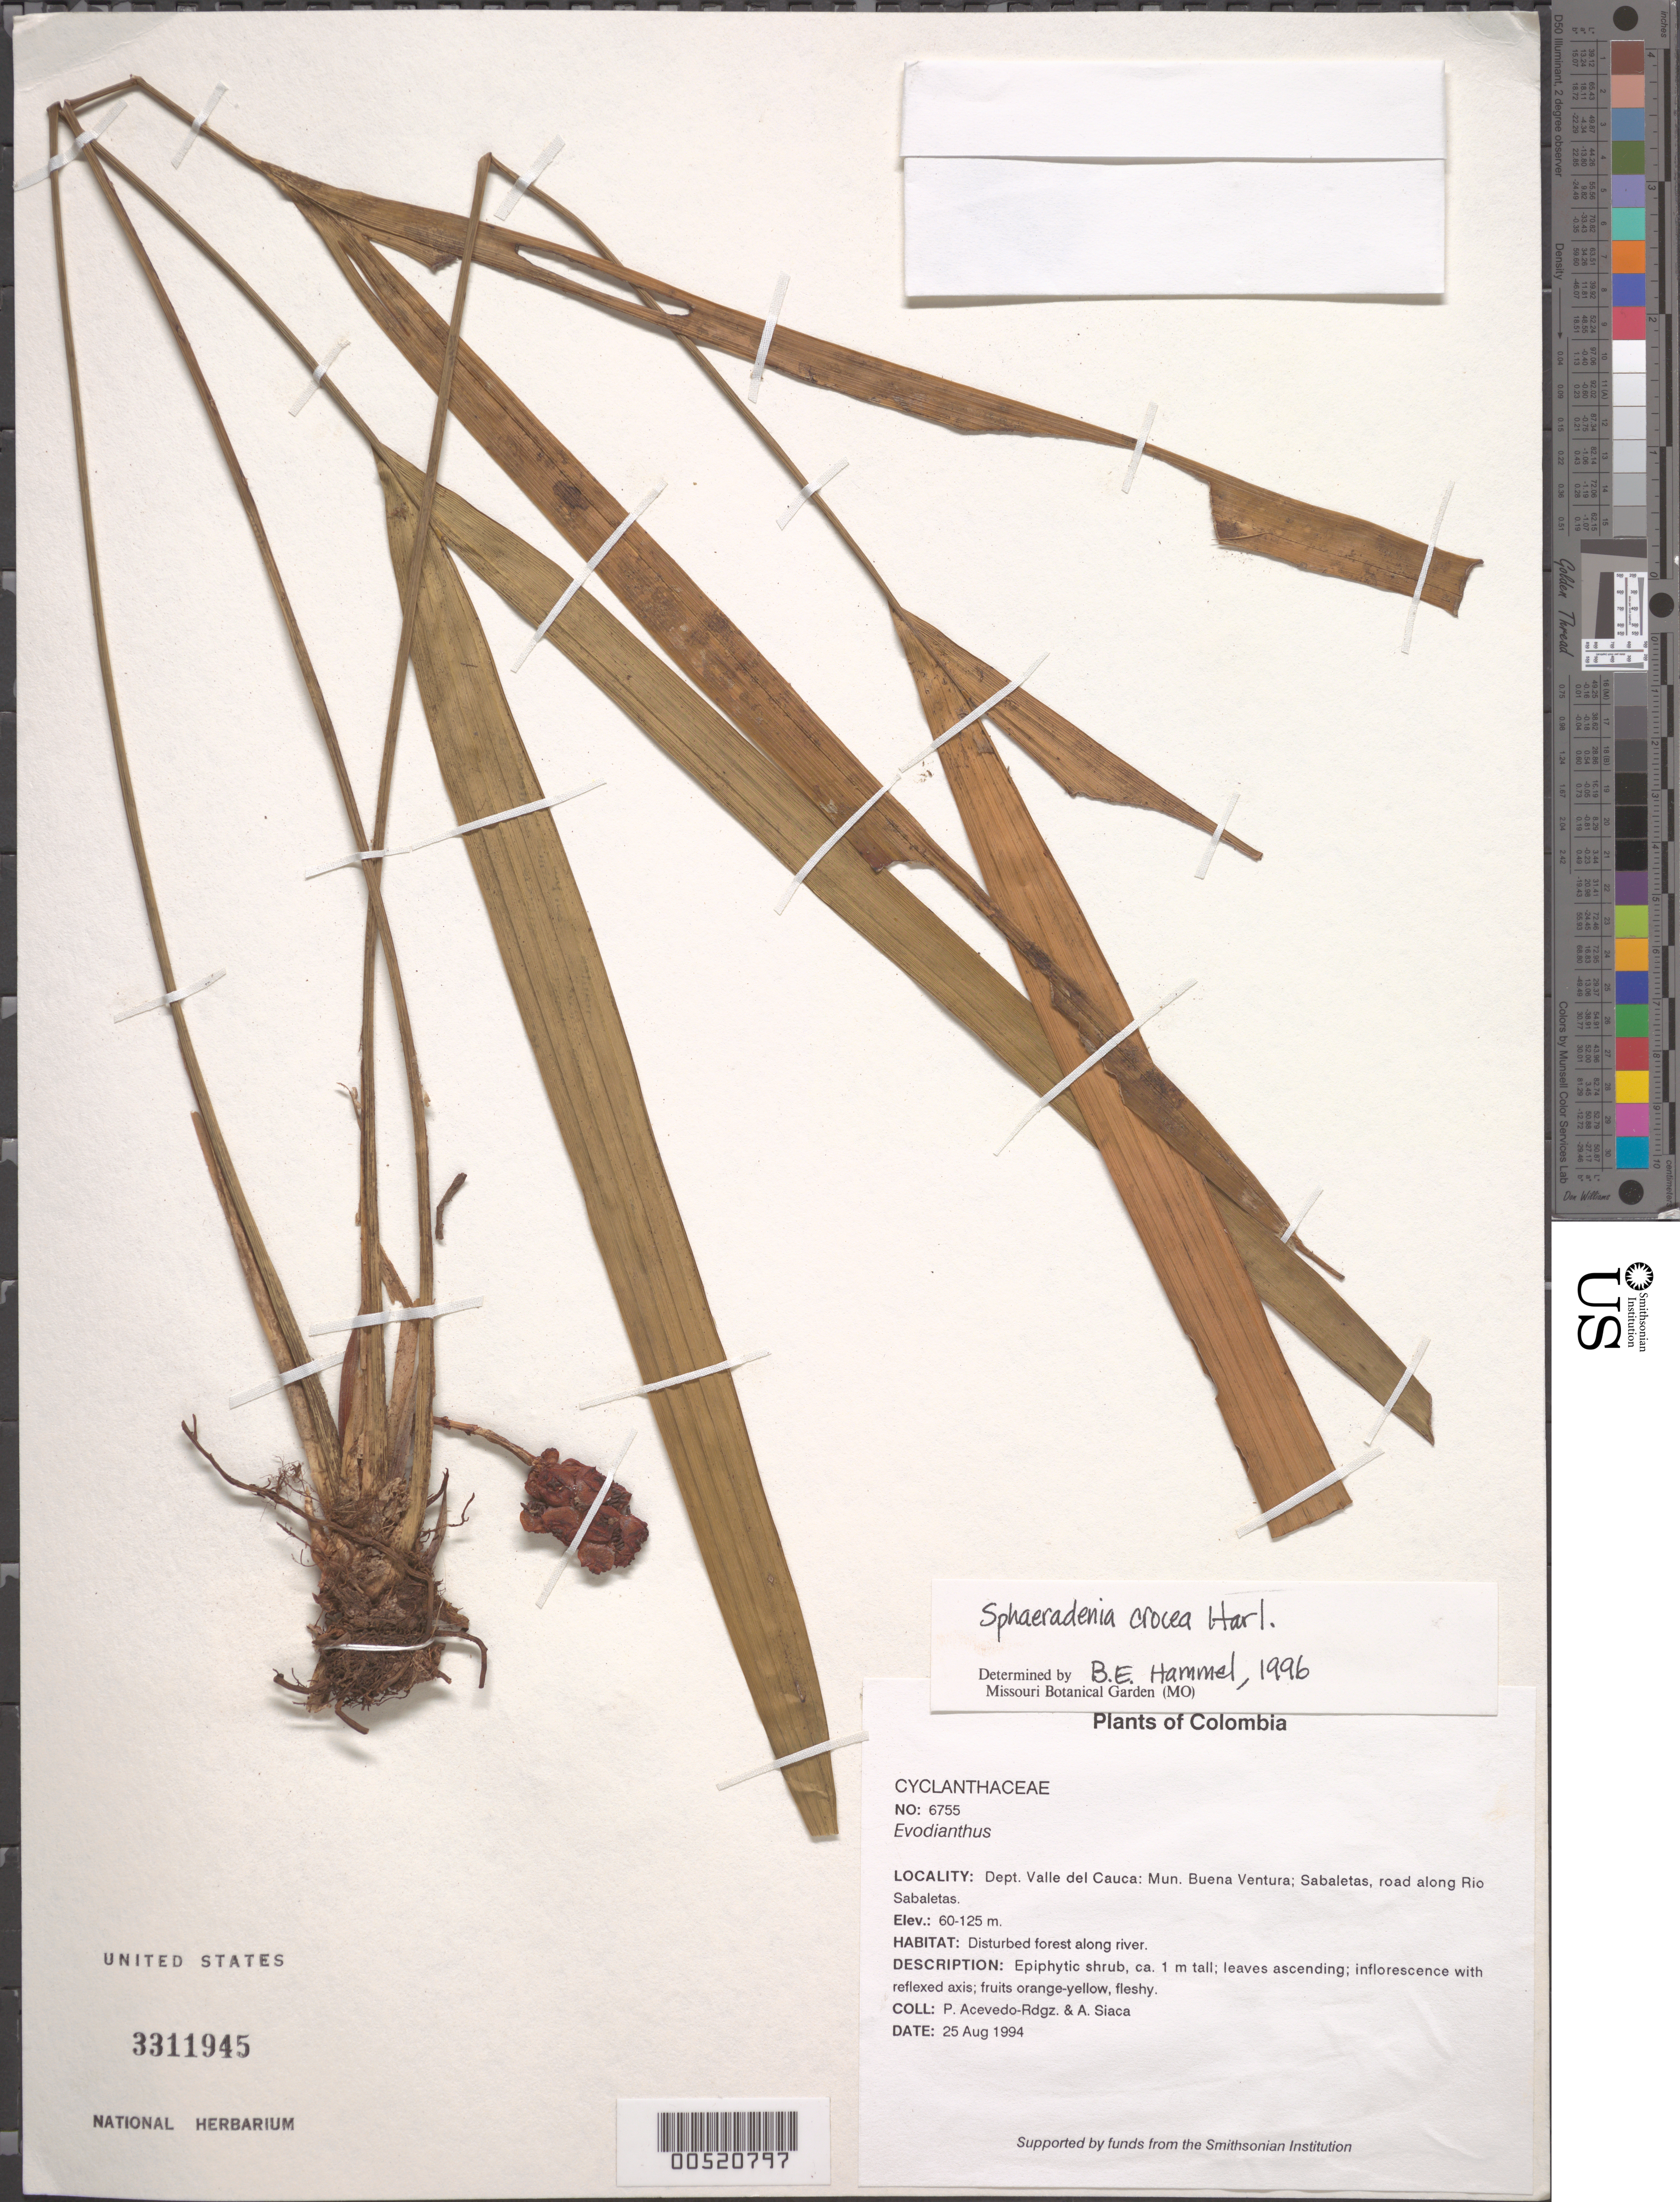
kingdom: Plantae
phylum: Tracheophyta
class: Liliopsida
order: Pandanales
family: Cyclanthaceae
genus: Sphaeradenia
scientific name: Sphaeradenia crocea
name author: Harling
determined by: Hammel, Barry E., (MO), Missouri Botanical Garden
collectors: P. Acevedo-Rodr. & A. Siaca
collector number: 6755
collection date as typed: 25 Aug 1994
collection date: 1994-08-25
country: Colombia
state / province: Valle del Cauca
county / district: Buena Ventura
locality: Depart. Valle del Cauca; Mun. Buena Ventura; Sabaletas. Road along Río Sabaletas.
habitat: Disturbed forest along river.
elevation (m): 60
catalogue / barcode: US 3311945